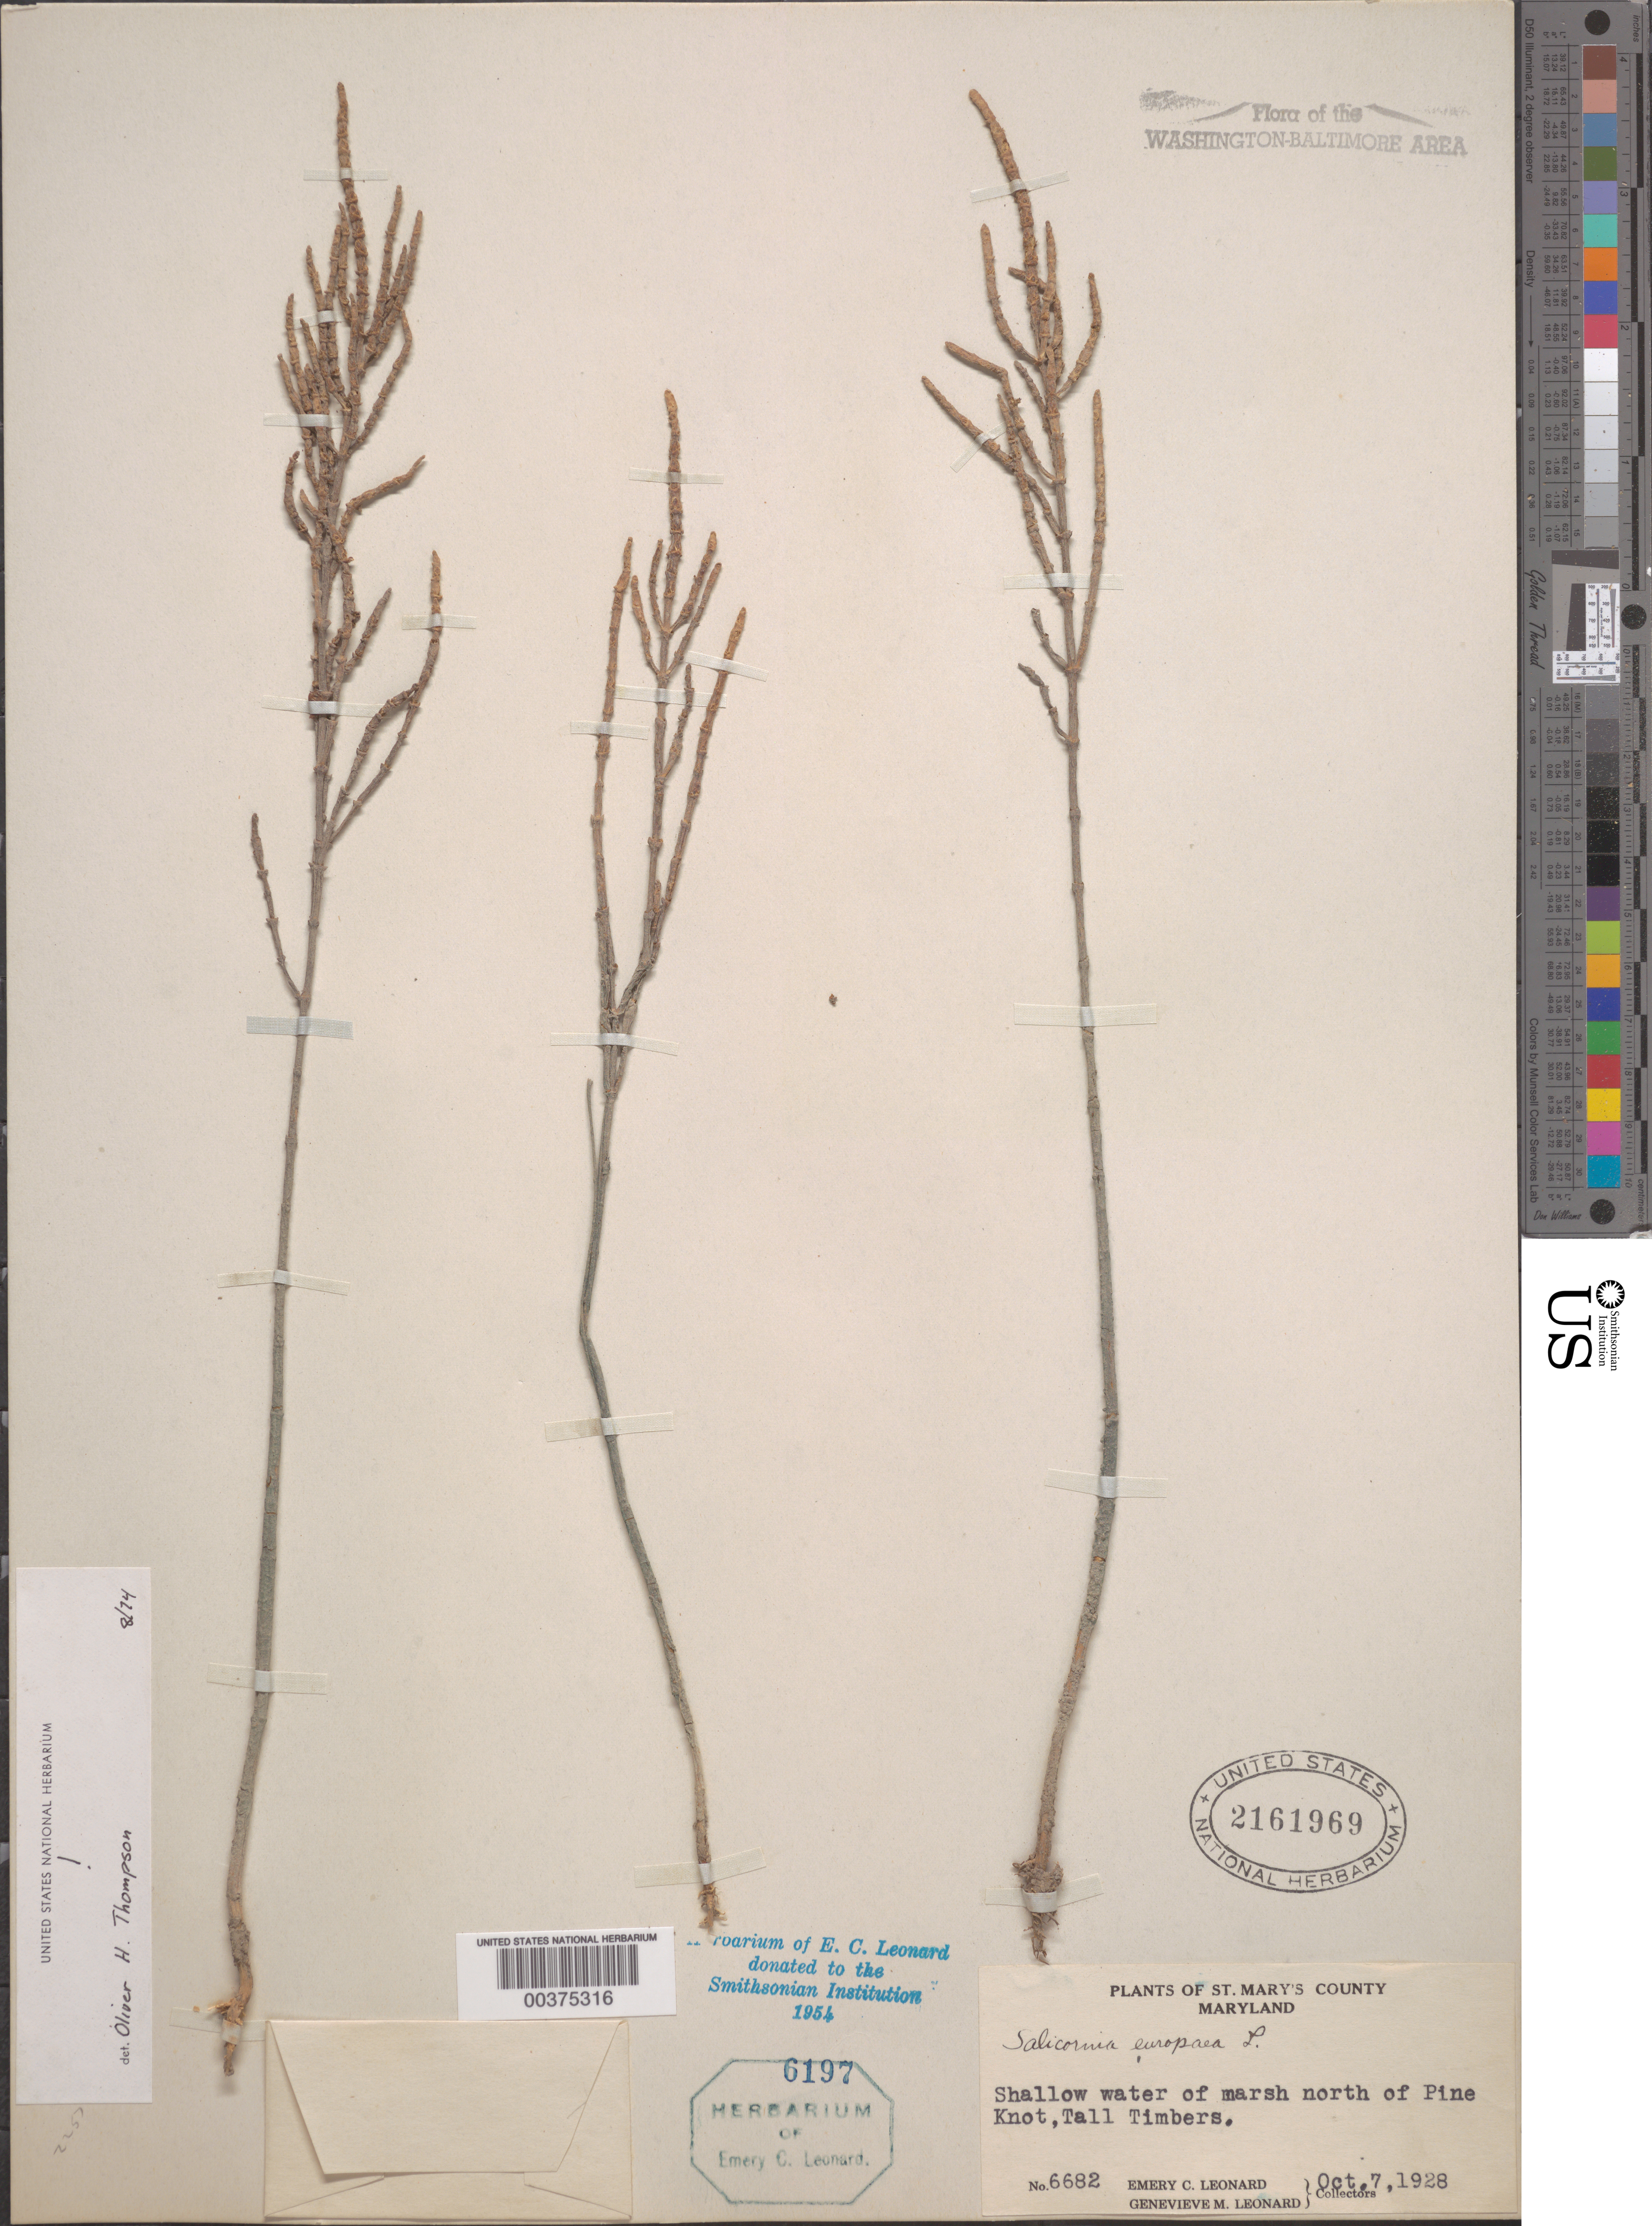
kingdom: Plantae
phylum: Tracheophyta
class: Magnoliopsida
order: Caryophyllales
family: Amaranthaceae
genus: Salicornia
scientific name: Salicornia virginica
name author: L.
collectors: E. C. Leonard & G. M. Leonard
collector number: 6682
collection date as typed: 07 Oct 1928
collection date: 1928-10-07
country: United States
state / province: Maryland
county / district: St. Mary's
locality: North of Pine Knot, Tall Timbers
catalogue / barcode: US 2161969